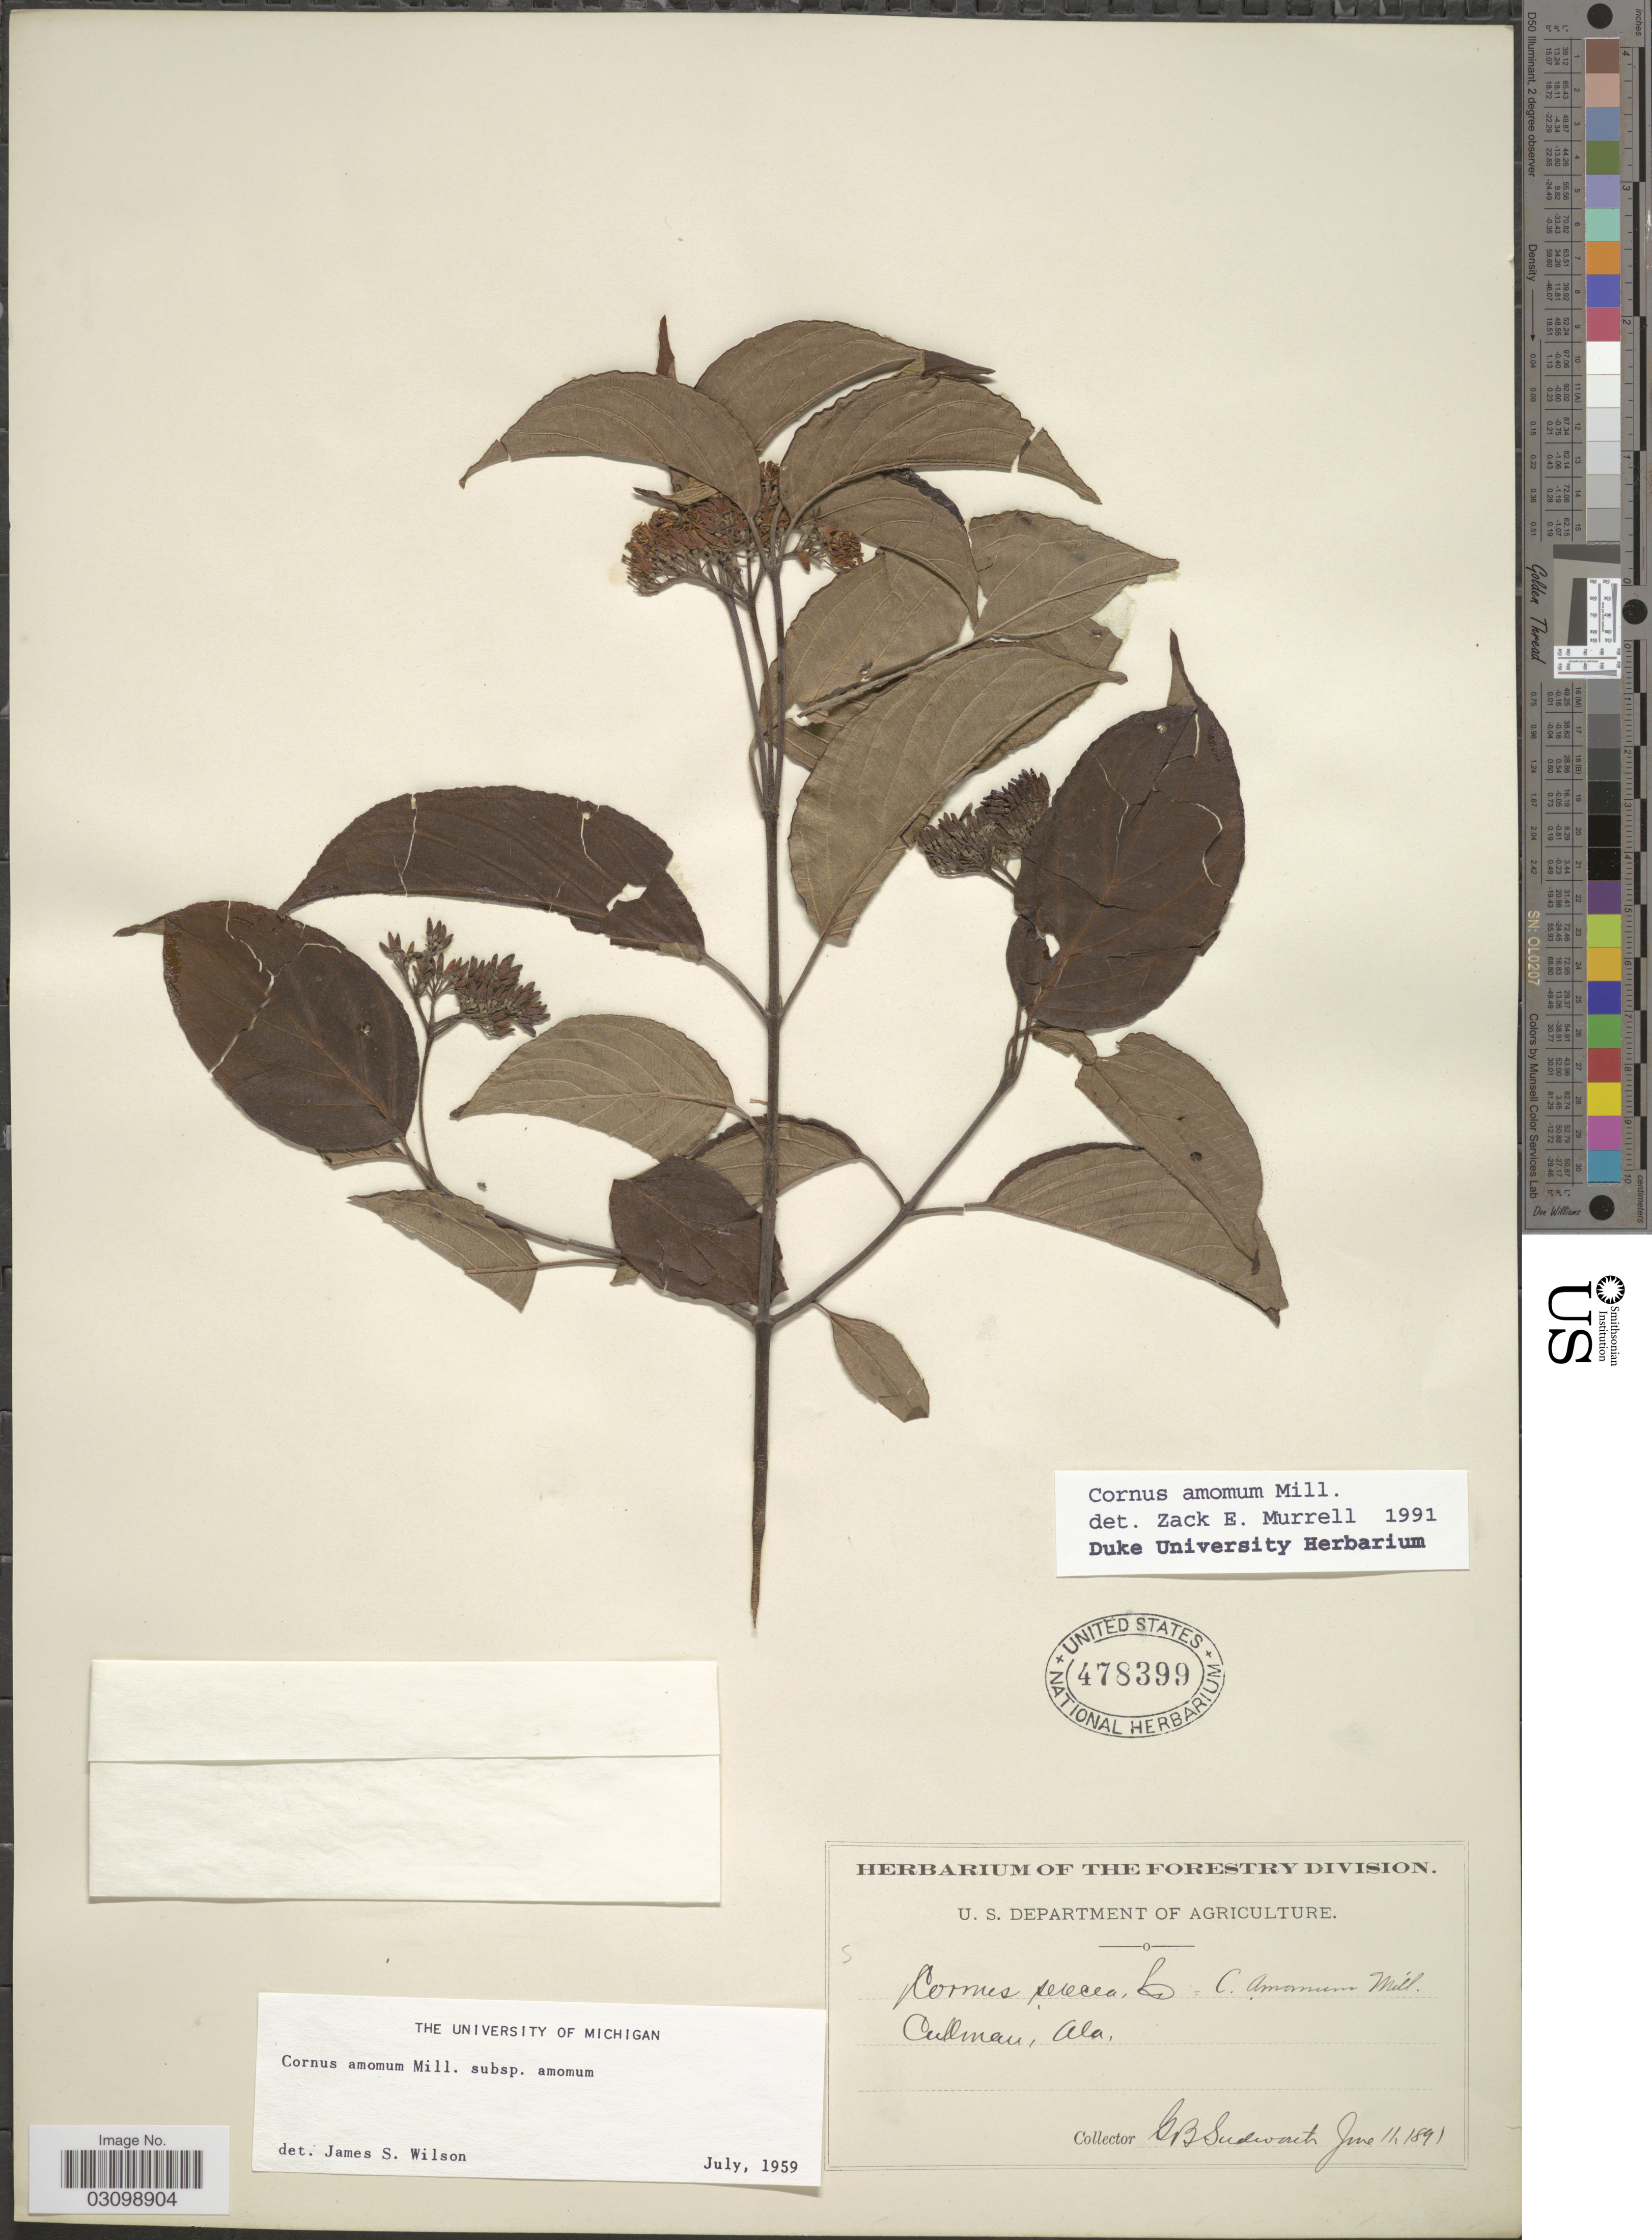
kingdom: Plantae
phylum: Tracheophyta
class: Magnoliopsida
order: Cornales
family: Cornaceae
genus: Cornus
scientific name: Cornus amomum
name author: Mill.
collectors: G. B. Sudworth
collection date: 1891-06-11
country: United States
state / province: Alabama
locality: Cullman.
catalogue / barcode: US 478399